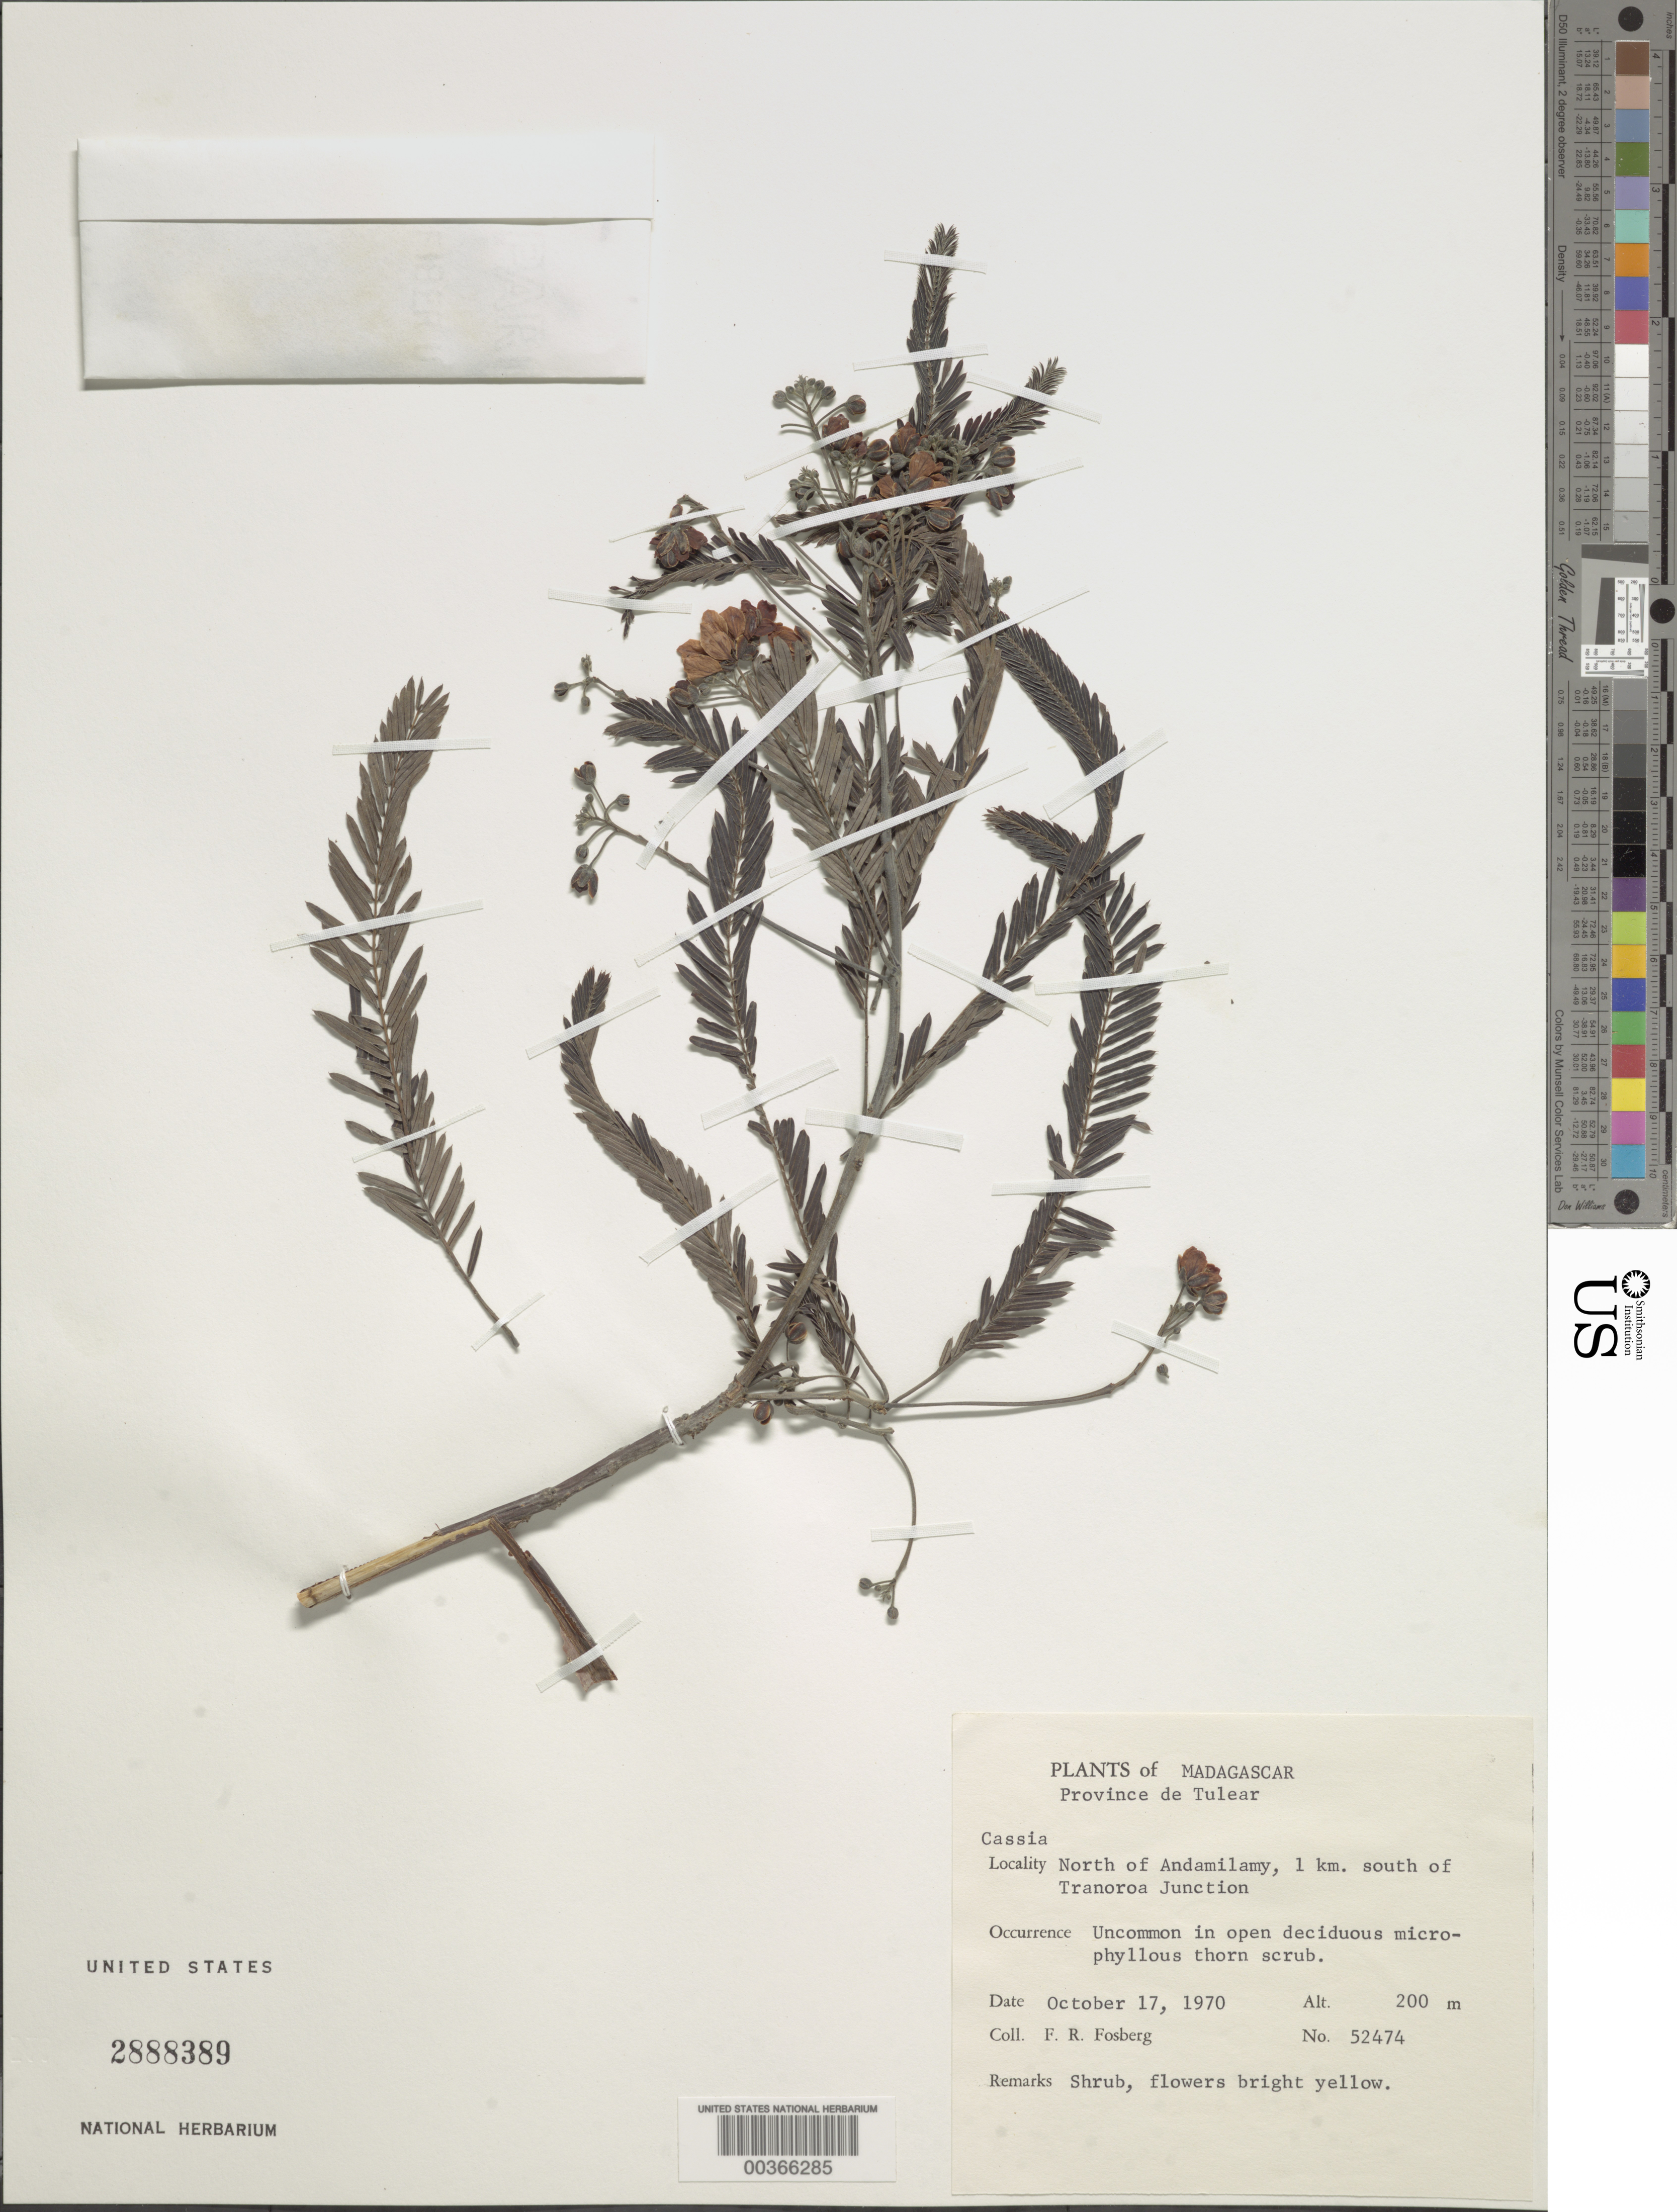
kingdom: Plantae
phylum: Tracheophyta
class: Magnoliopsida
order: Fabales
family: Fabaceae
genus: Senna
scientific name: Senna sp.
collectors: F. R. Fosberg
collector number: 52474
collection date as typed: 17 Oct 1970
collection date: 1970-10-17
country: Madagascar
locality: N of andamilamy, 1 km s of tranoroa junction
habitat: Open deciduous microphyllous thorn scrub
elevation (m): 200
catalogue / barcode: US 2888389